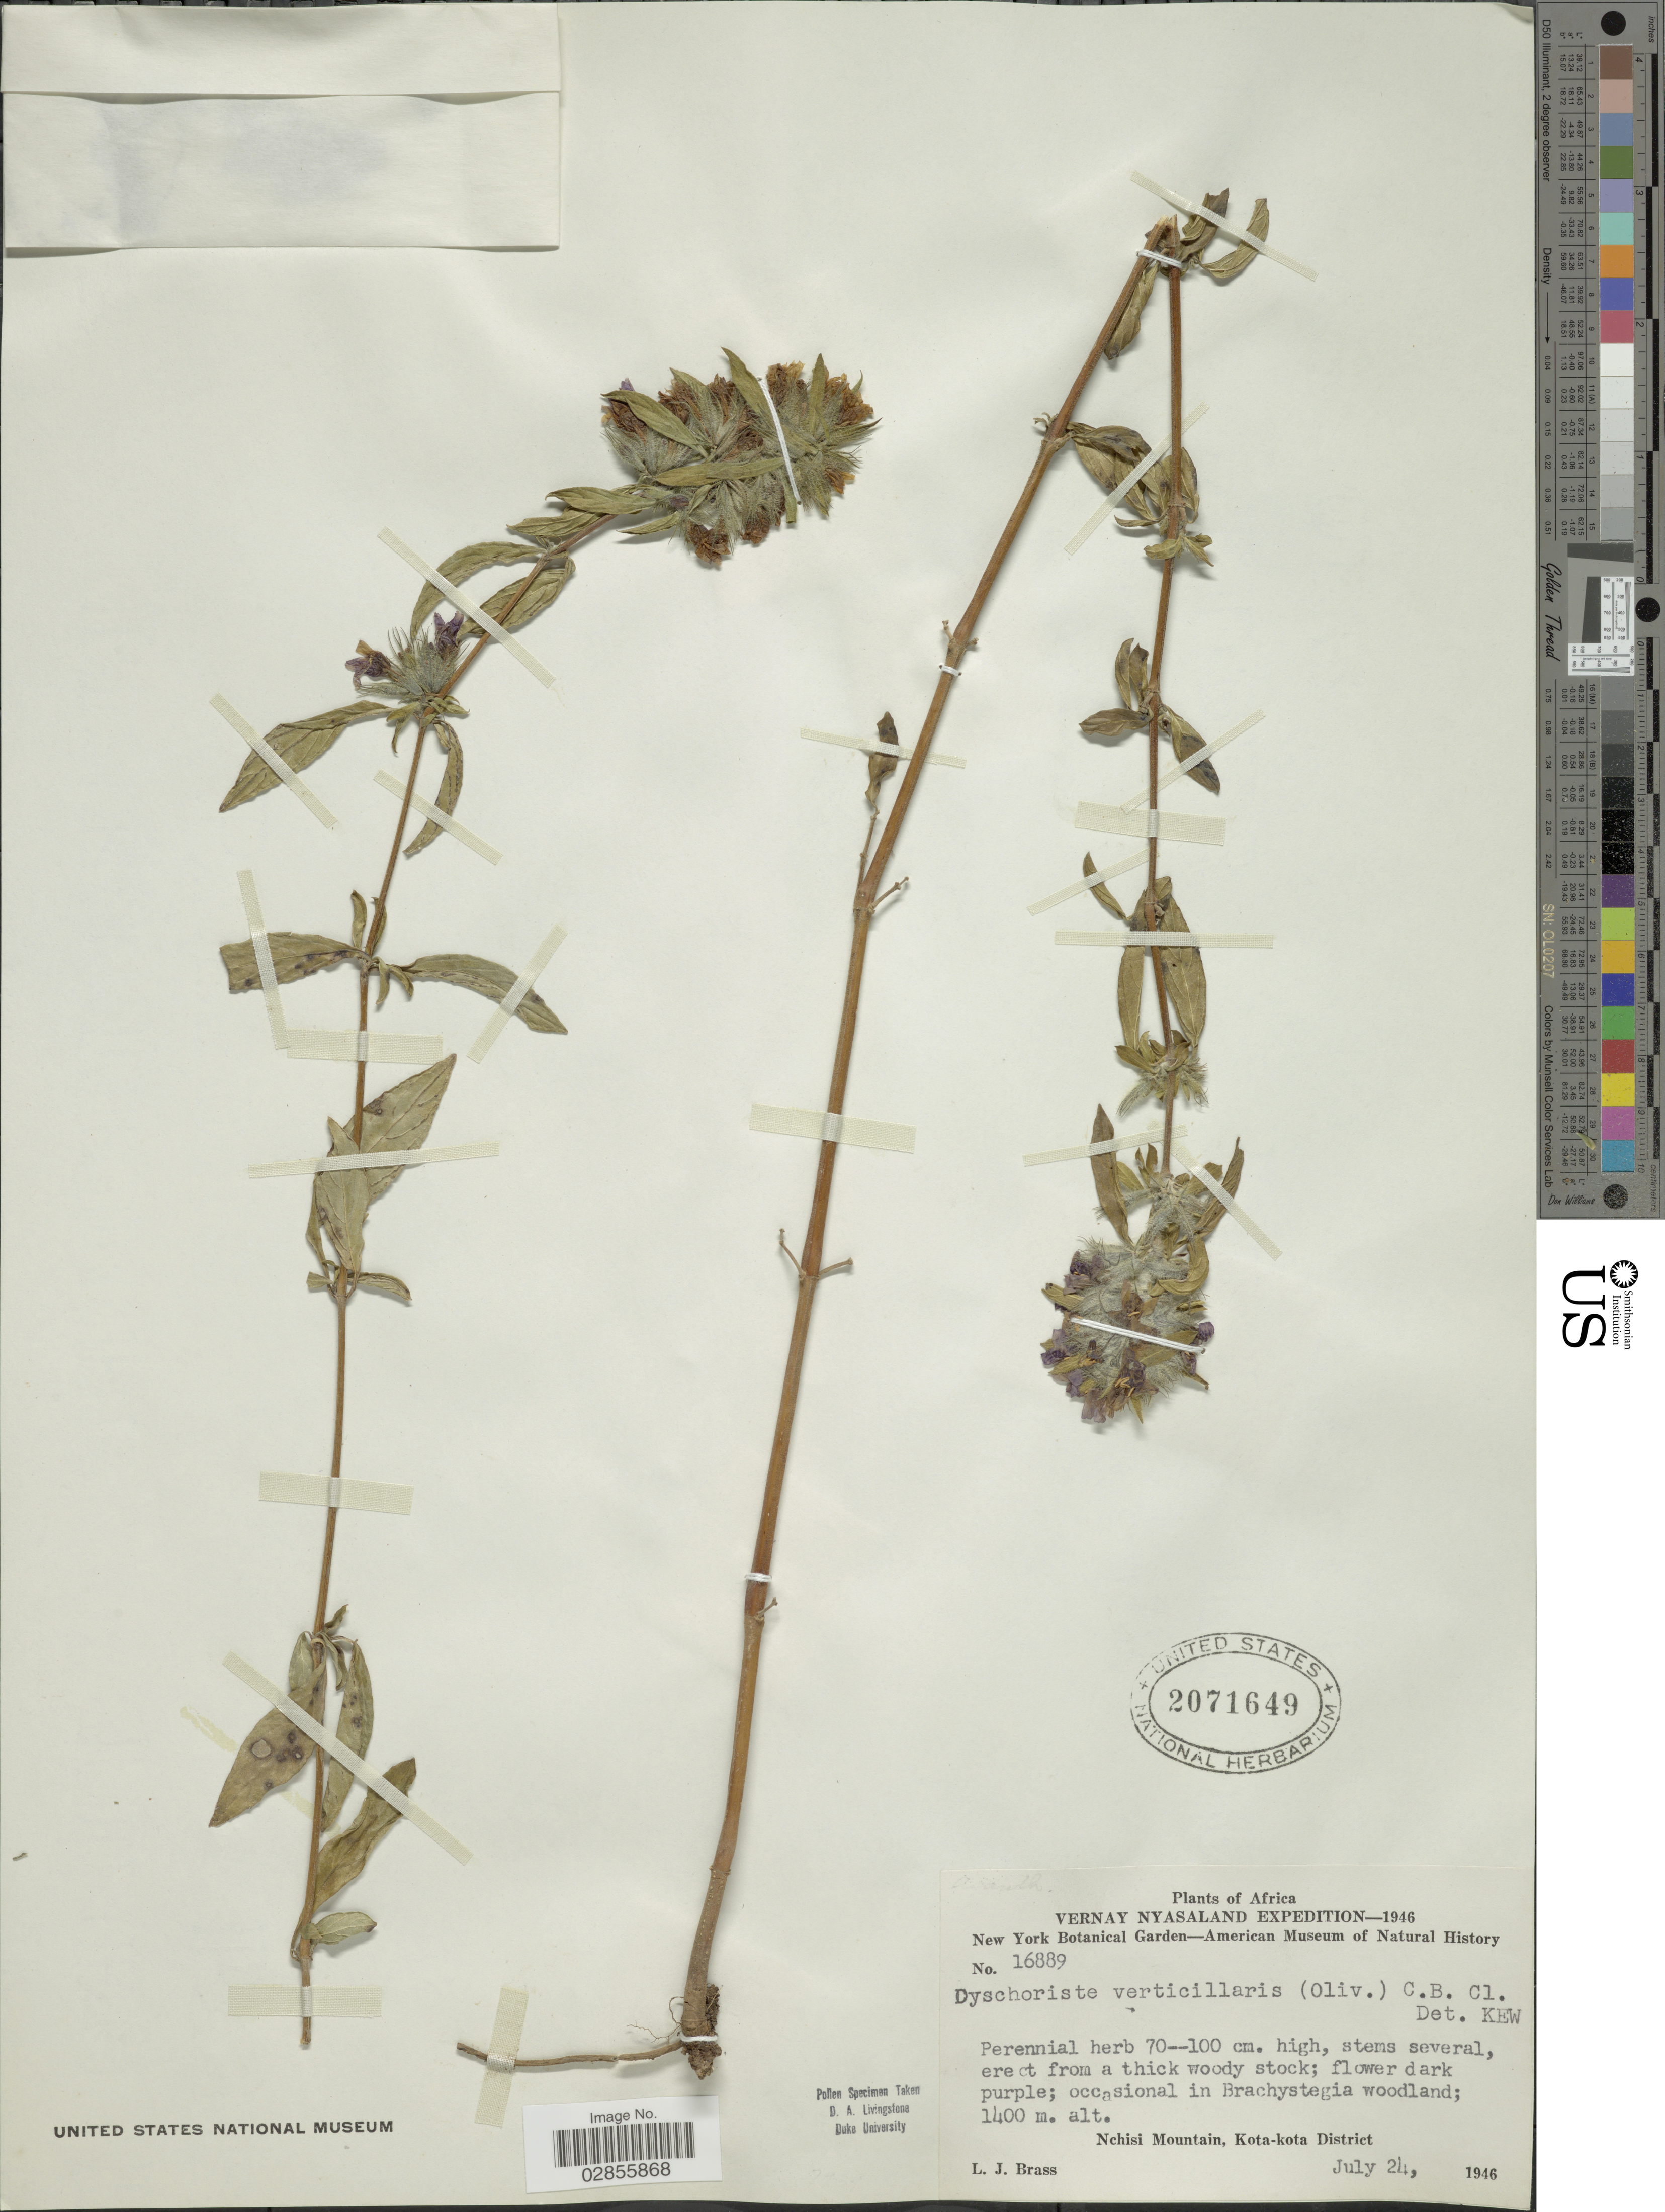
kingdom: Plantae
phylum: Tracheophyta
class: Magnoliopsida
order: Lamiales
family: Acanthaceae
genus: Dyschoriste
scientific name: Dyschoriste trichocalyx subsp. verticillaris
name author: (C.B. Clarke) Vollesen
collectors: L. J. Brass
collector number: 16889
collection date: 1946-07-24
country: Malawi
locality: Vernay Nyasaland. Nchisi Mountain, Kota-kota District.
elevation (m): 1400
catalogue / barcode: US 2071649